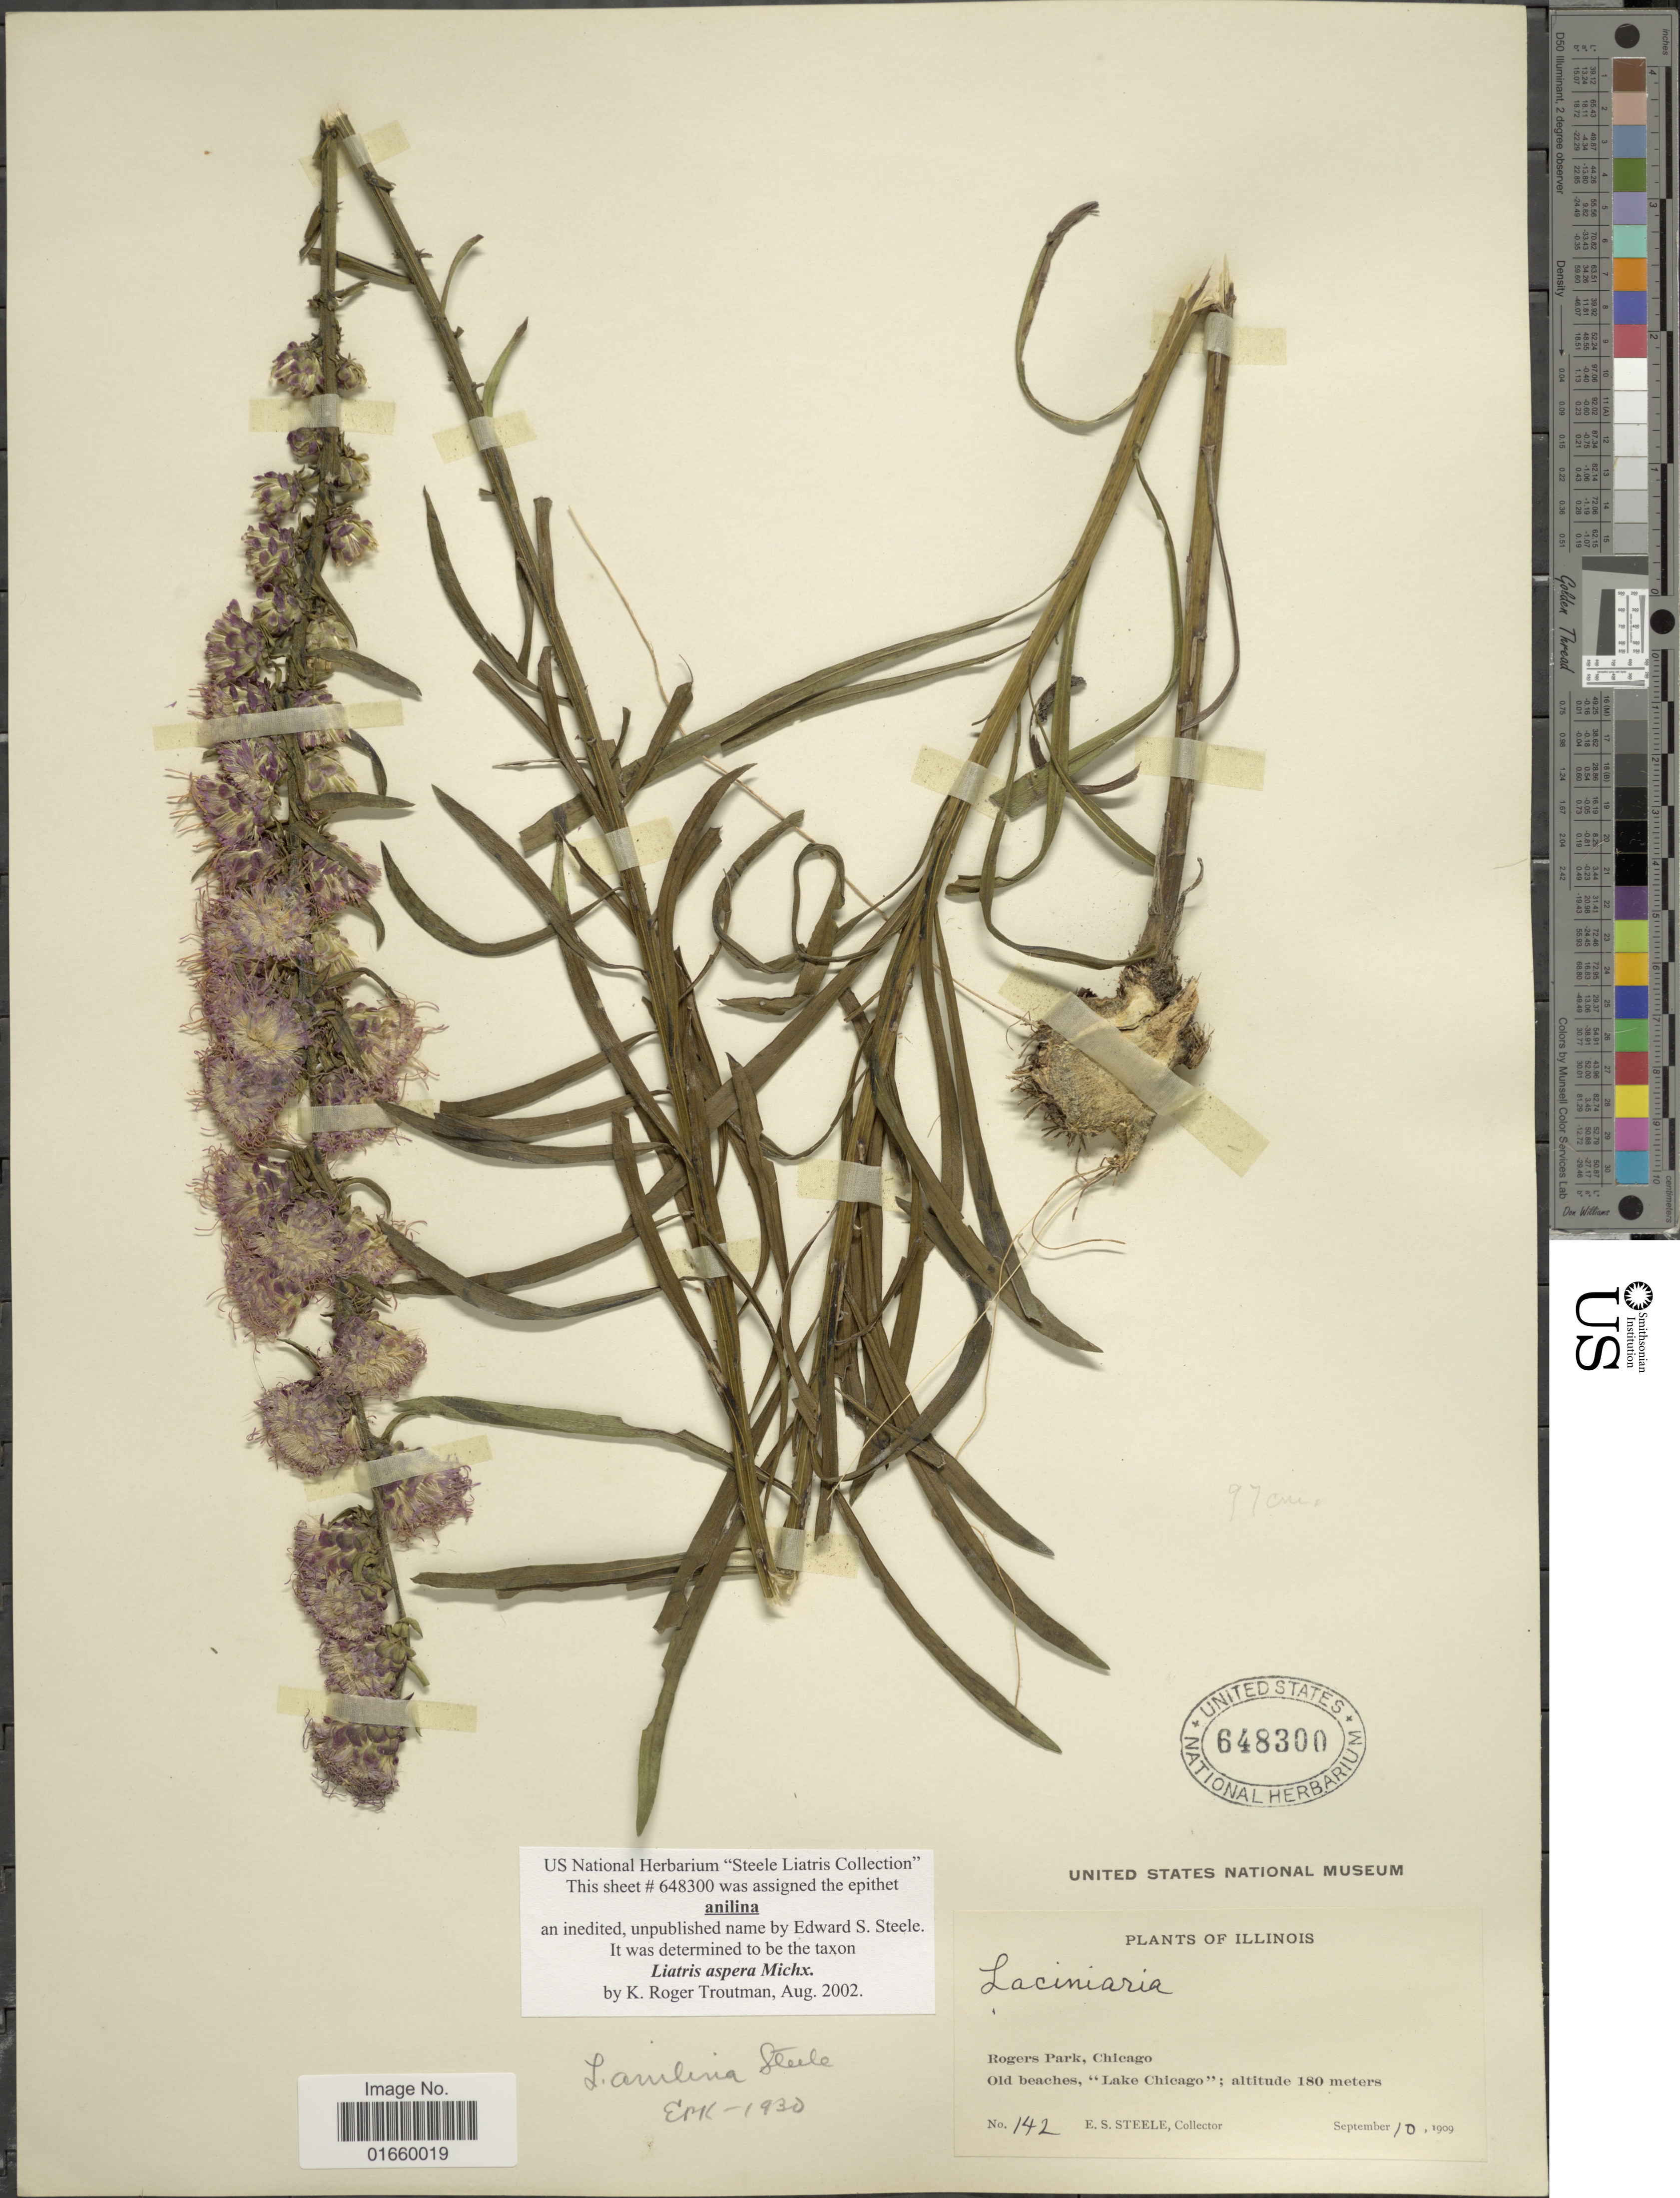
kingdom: Plantae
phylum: Tracheophyta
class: Magnoliopsida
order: Asterales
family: Asteraceae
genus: Liatris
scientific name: Liatris aspera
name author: Michx.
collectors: E. Steele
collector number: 142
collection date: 1909-09-10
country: United States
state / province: Illinois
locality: Rogers Park, Chicago, Old Beaches, "Lake Chicago"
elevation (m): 180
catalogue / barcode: US 648300